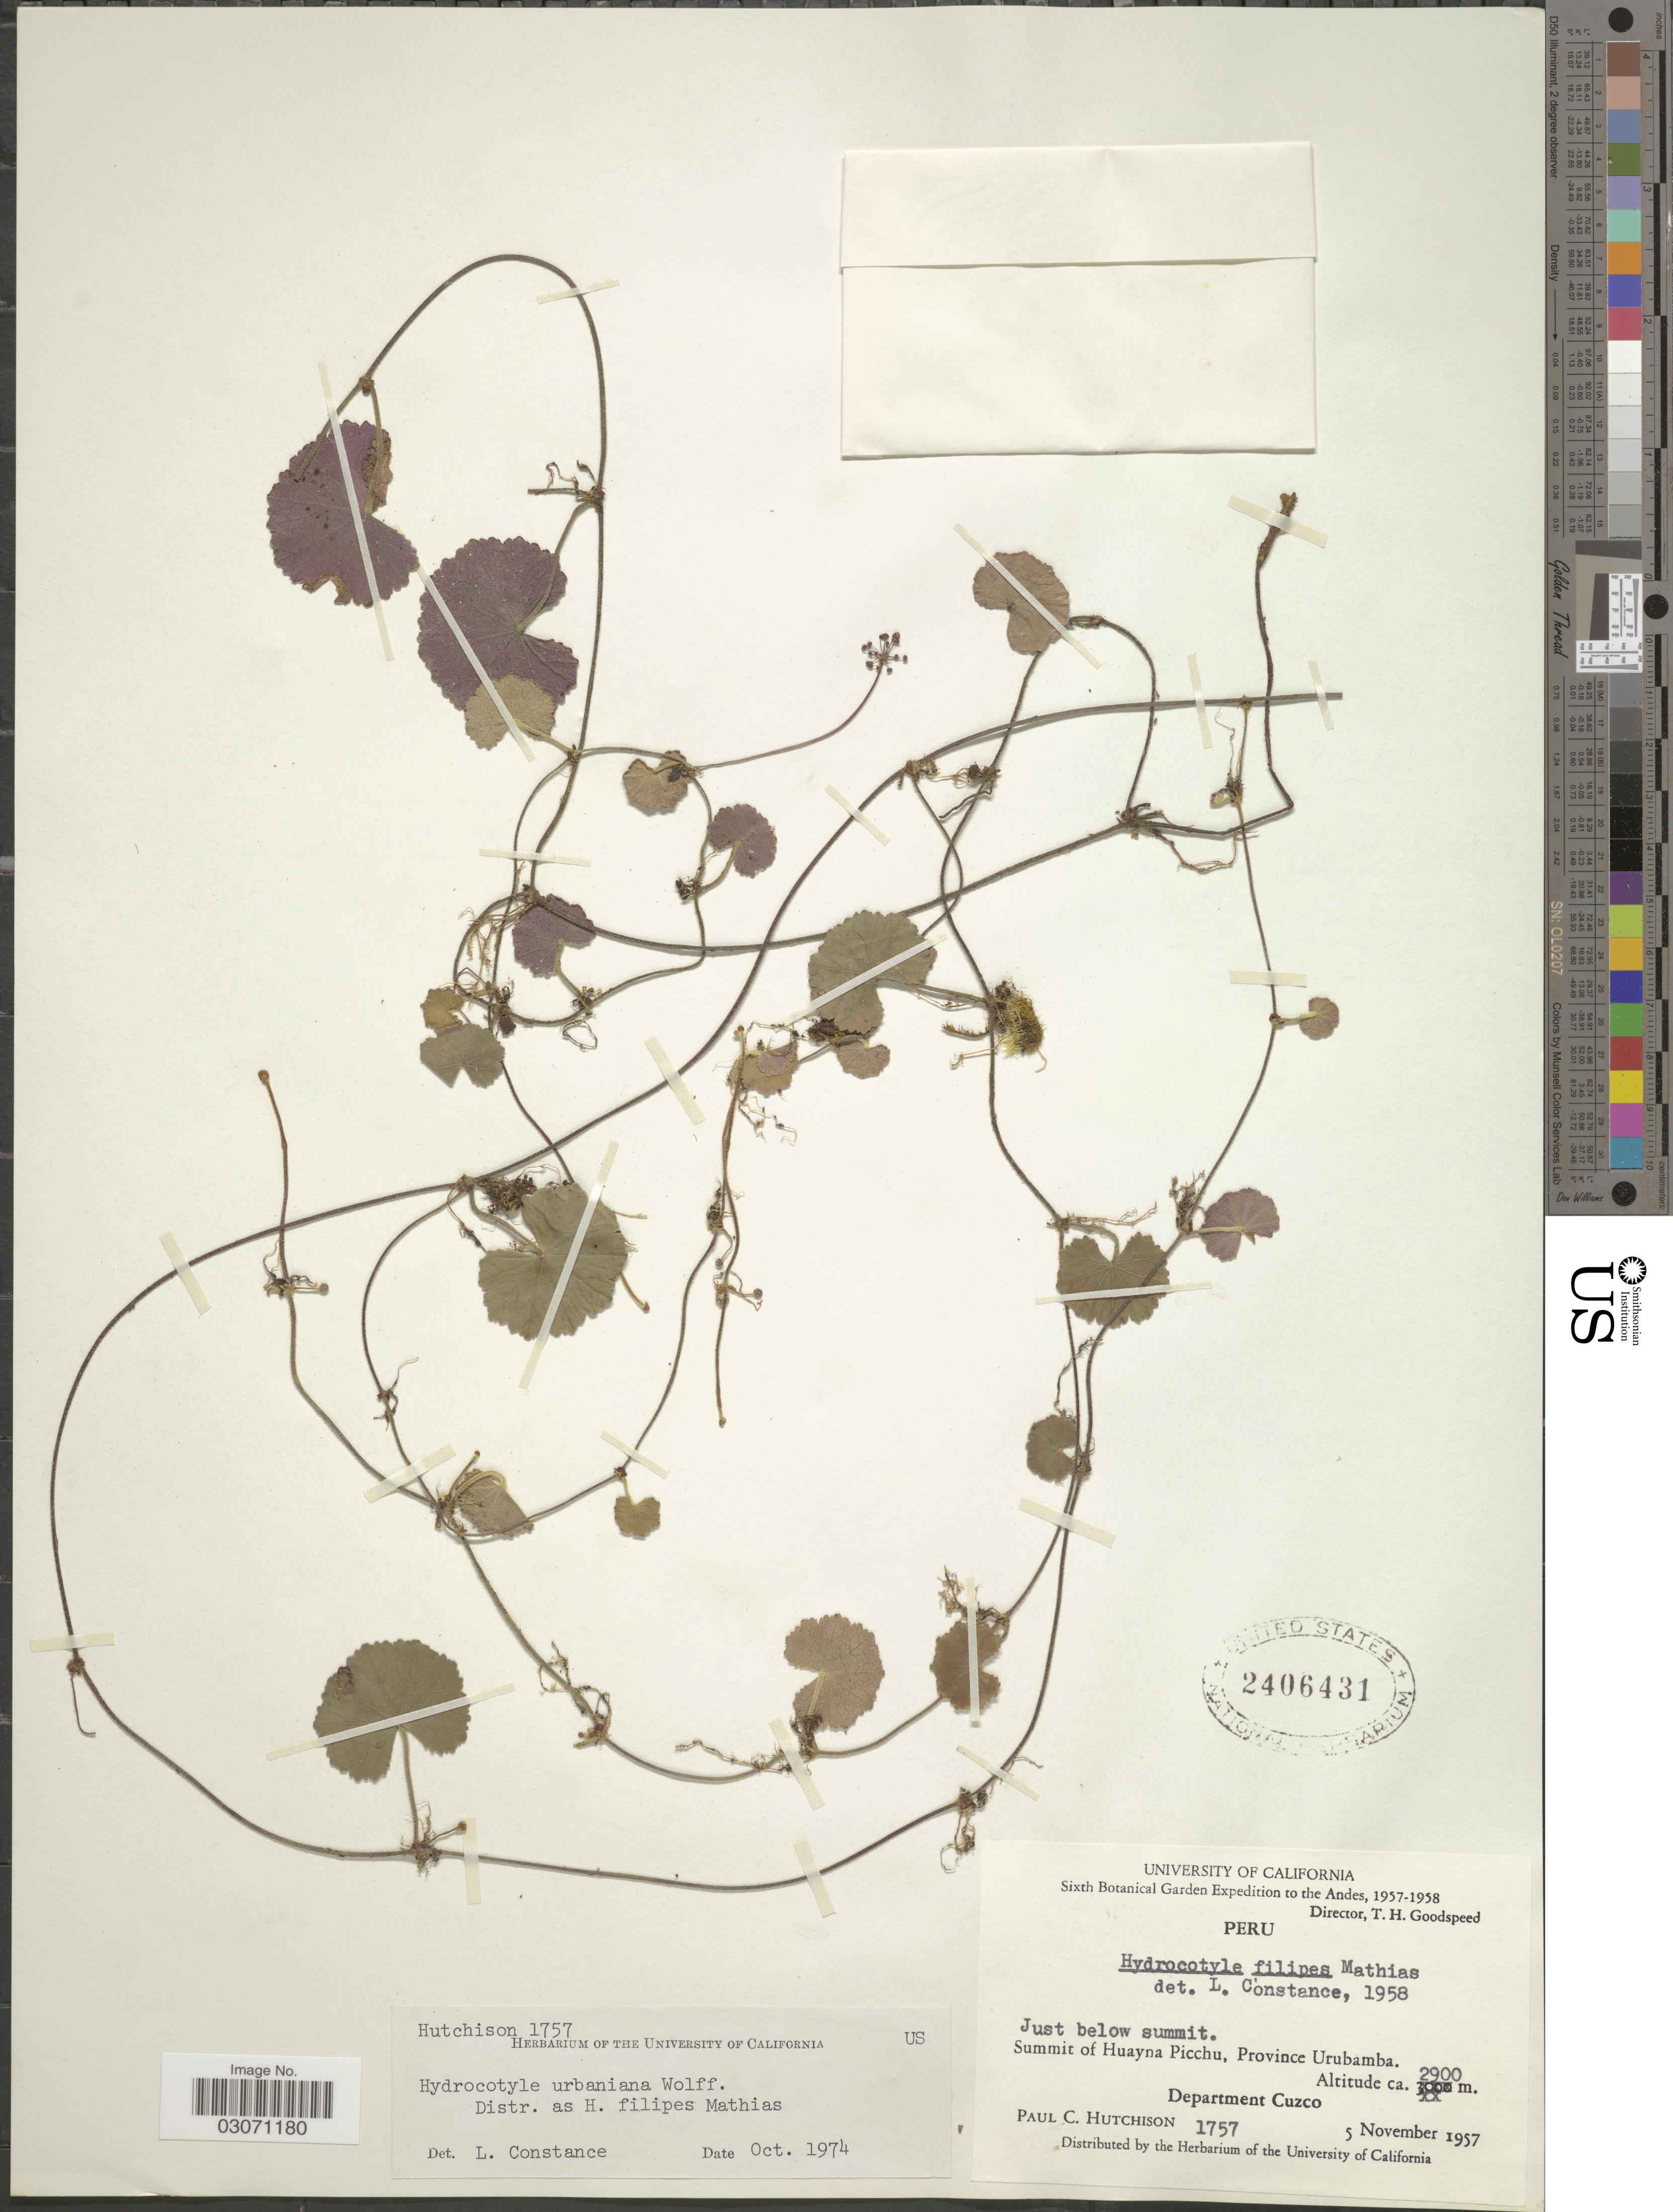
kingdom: Plantae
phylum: Tracheophyta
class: Magnoliopsida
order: Apiales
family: Araliaceae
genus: Hydrocotyle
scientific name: Hydrocotyle sp.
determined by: Mendoza, M.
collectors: P. C. Hutchison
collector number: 1757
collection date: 1957-11-05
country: Peru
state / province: Cusco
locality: Andes. Just below summit. Summit of Huayna Picchu, Province Urubamba. Department Cuzco.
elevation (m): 2900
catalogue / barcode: US 2406431